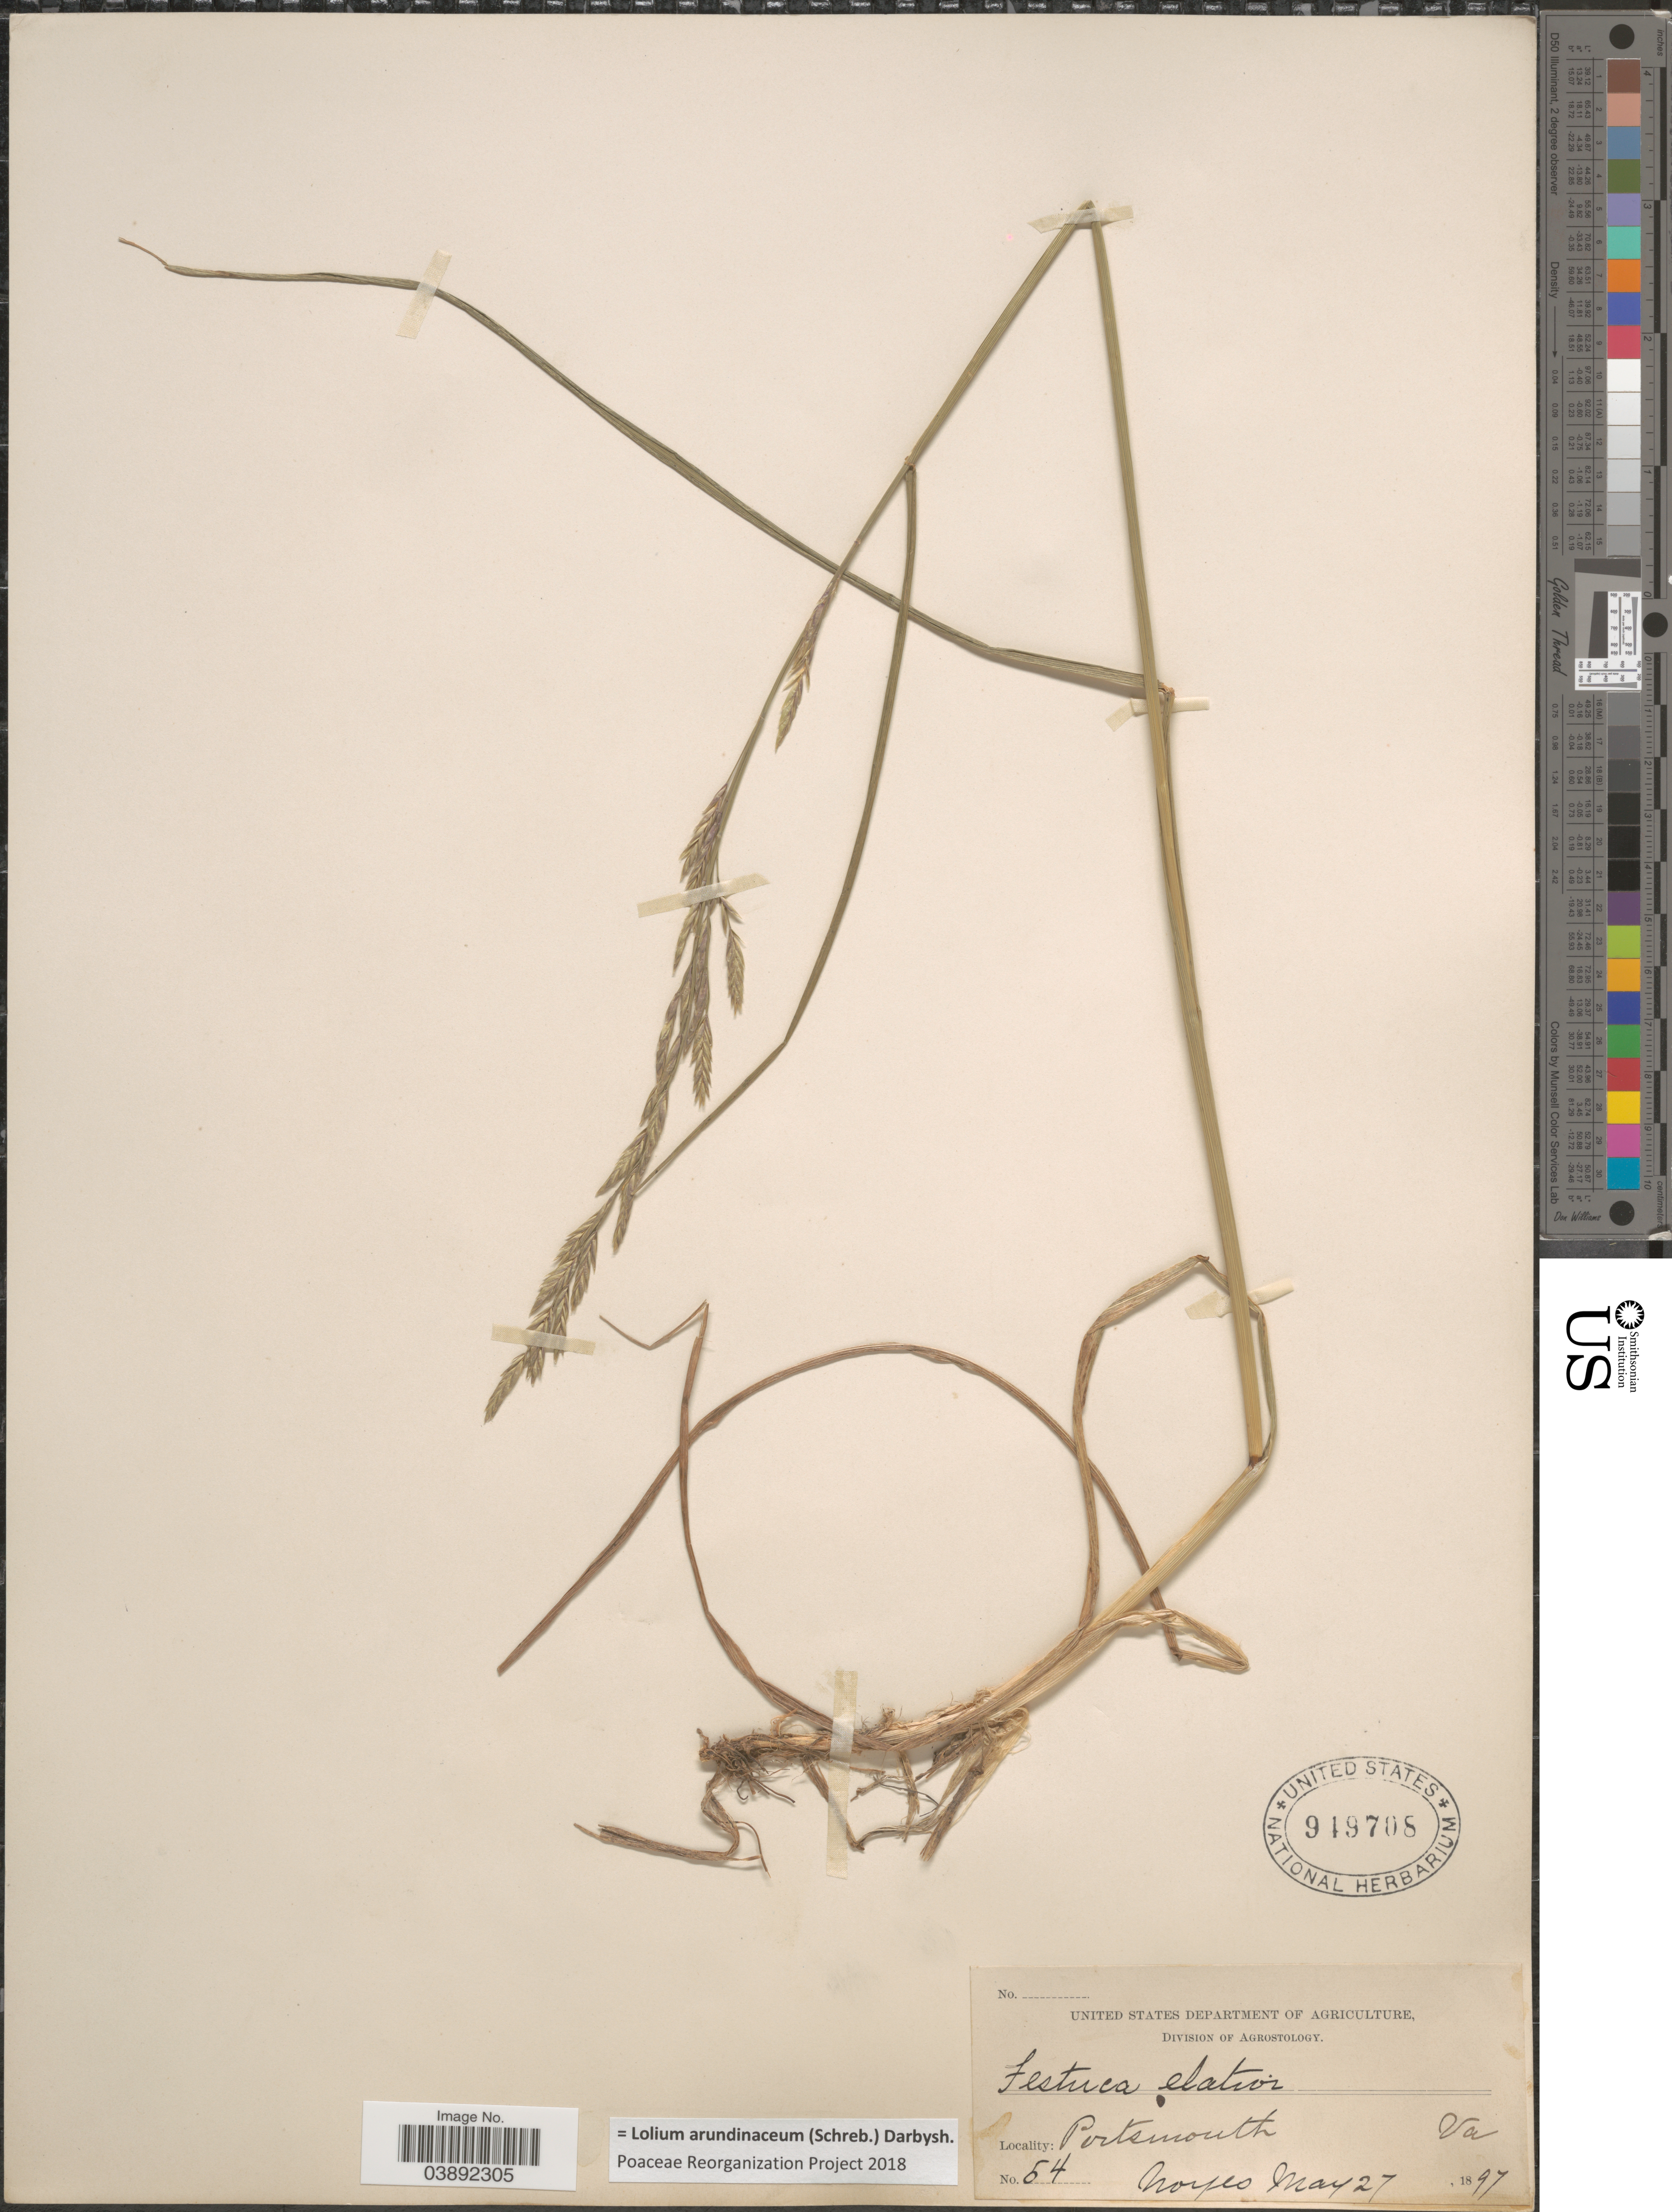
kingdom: Plantae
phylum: Tracheophyta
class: Liliopsida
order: Poales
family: Poaceae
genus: Lolium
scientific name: Lolium arundinaceum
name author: (Schreb.) Darbysh.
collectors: Noyes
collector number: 54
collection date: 1897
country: United States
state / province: Virginia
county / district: City of Portsmouth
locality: Portsmouth.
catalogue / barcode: US 949708